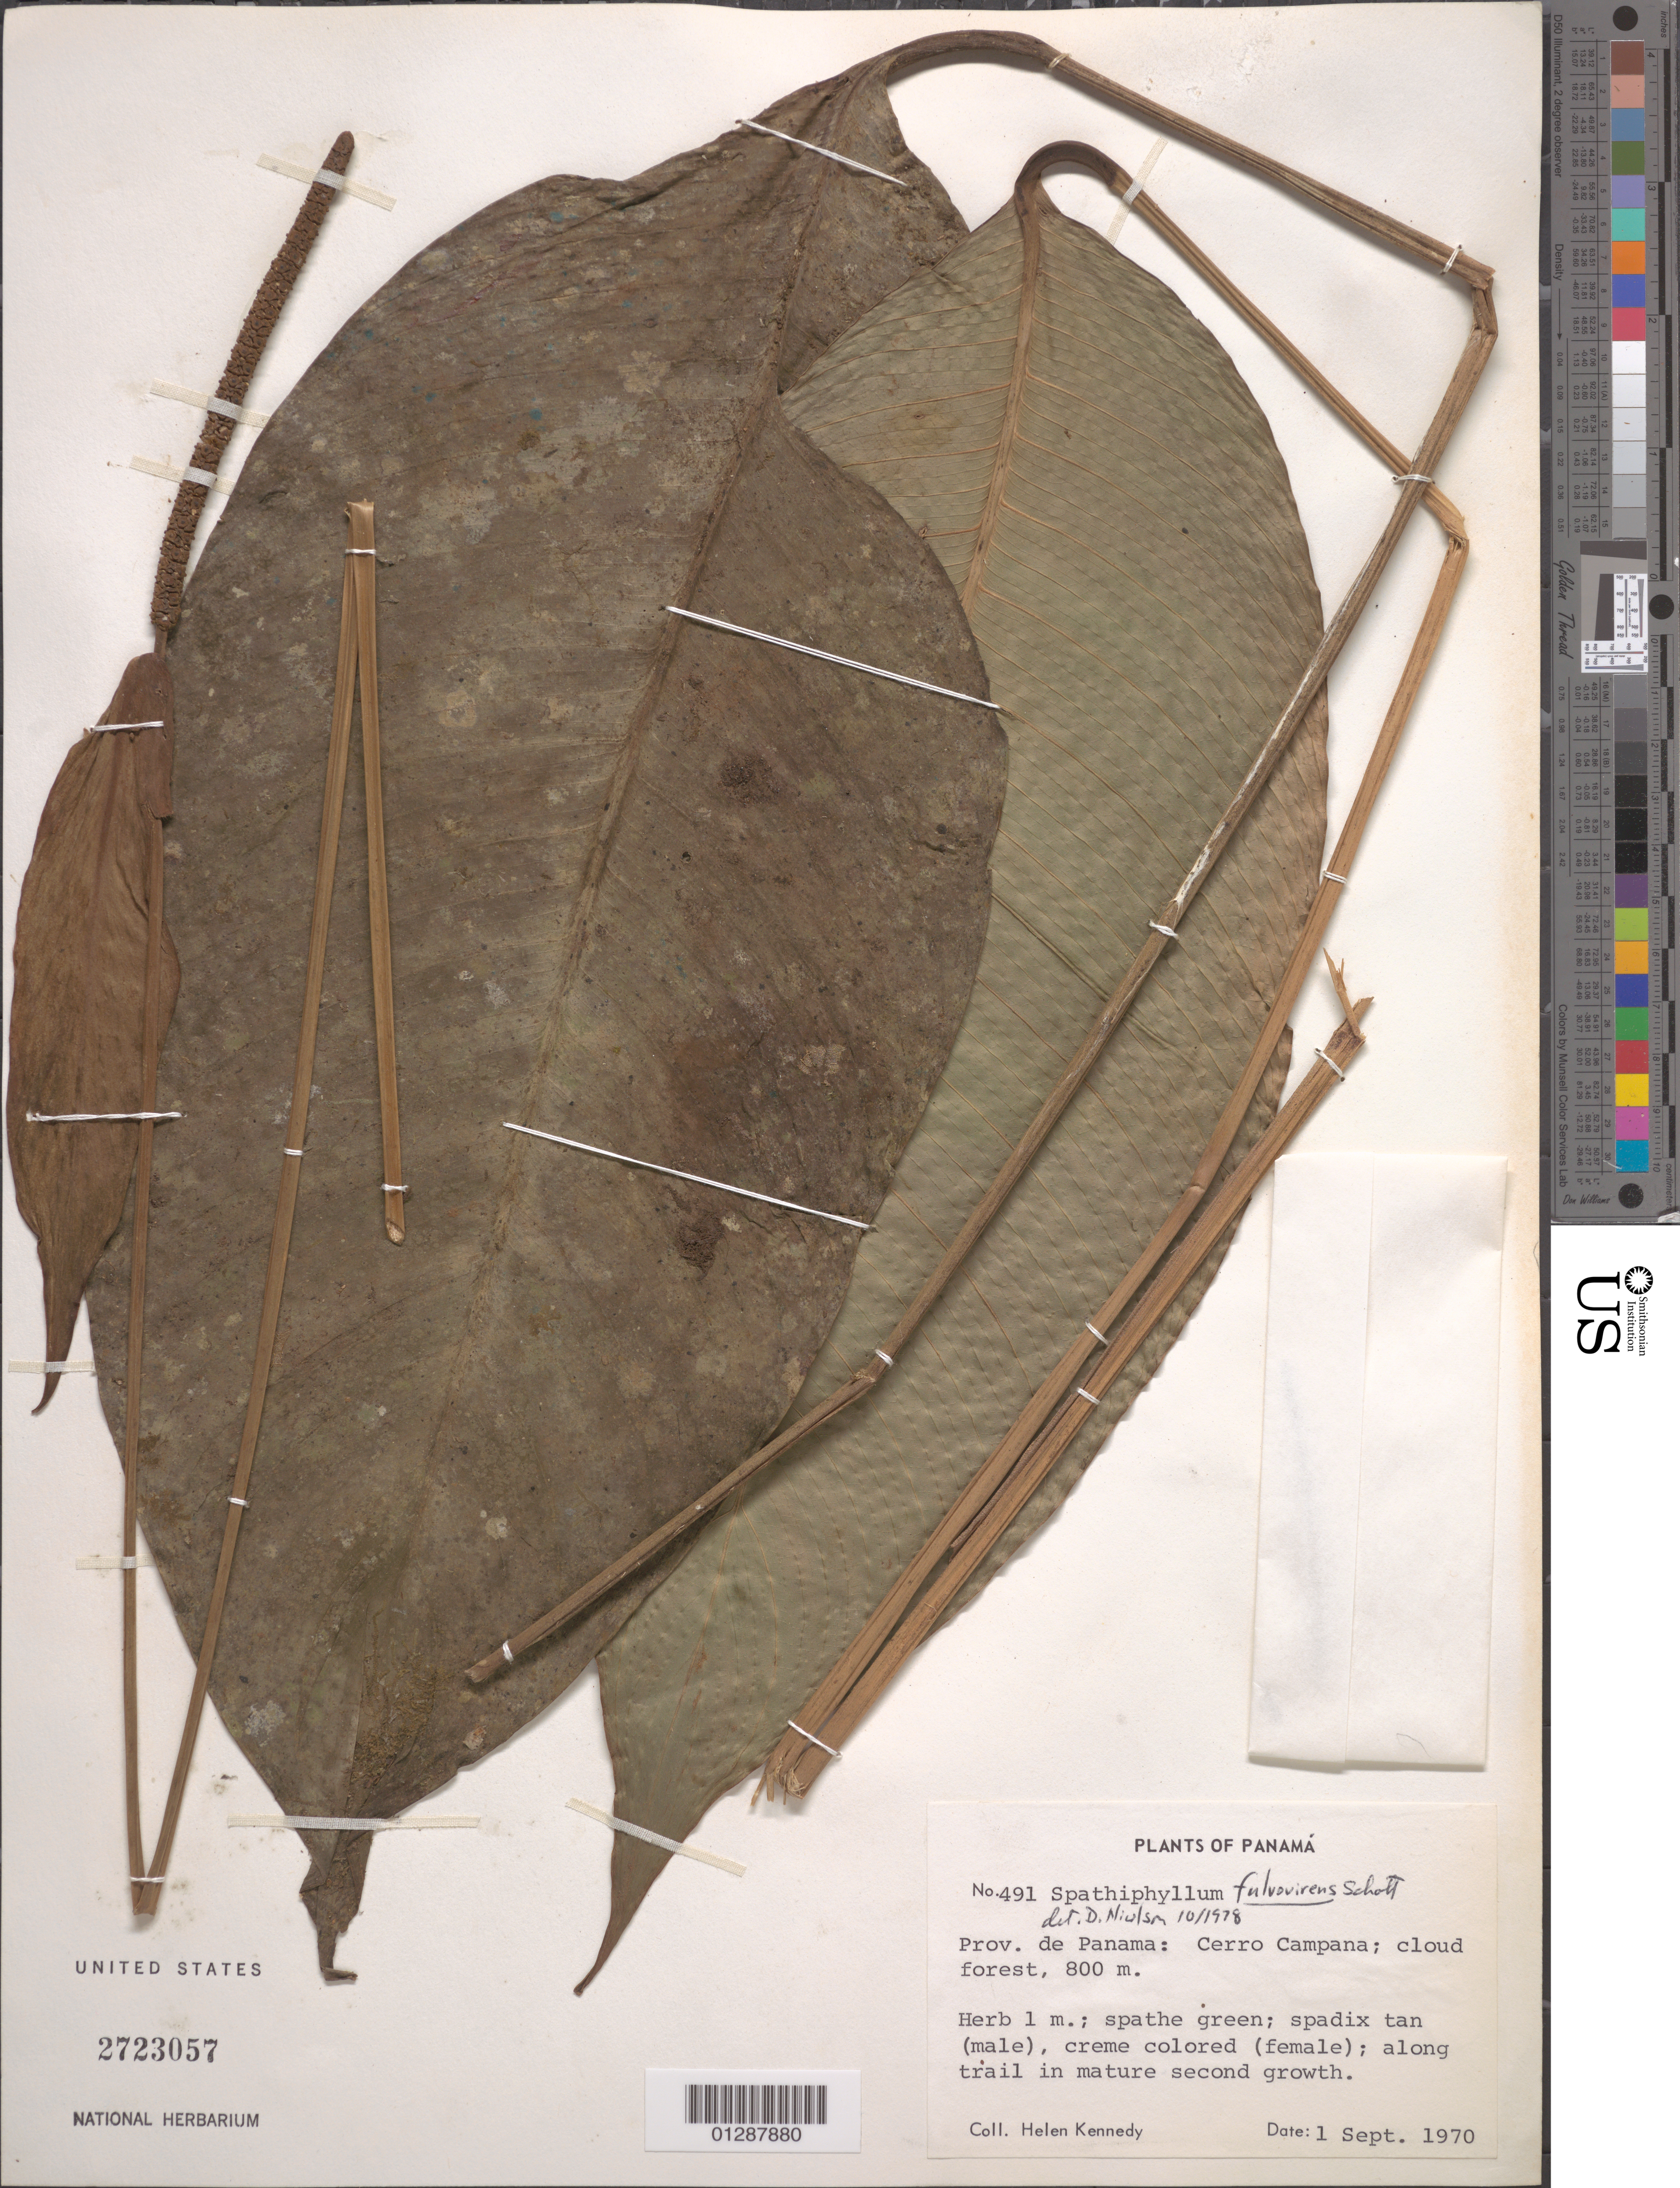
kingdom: Plantae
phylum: Tracheophyta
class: Liliopsida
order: Alismatales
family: Araceae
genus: Spathiphyllum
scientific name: Spathiphyllum fulvovirens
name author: Schott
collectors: H. Kennedy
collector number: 491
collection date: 1970-09-01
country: Panama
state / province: Panamá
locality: Cerro Campana.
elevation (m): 800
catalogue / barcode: US 2723057